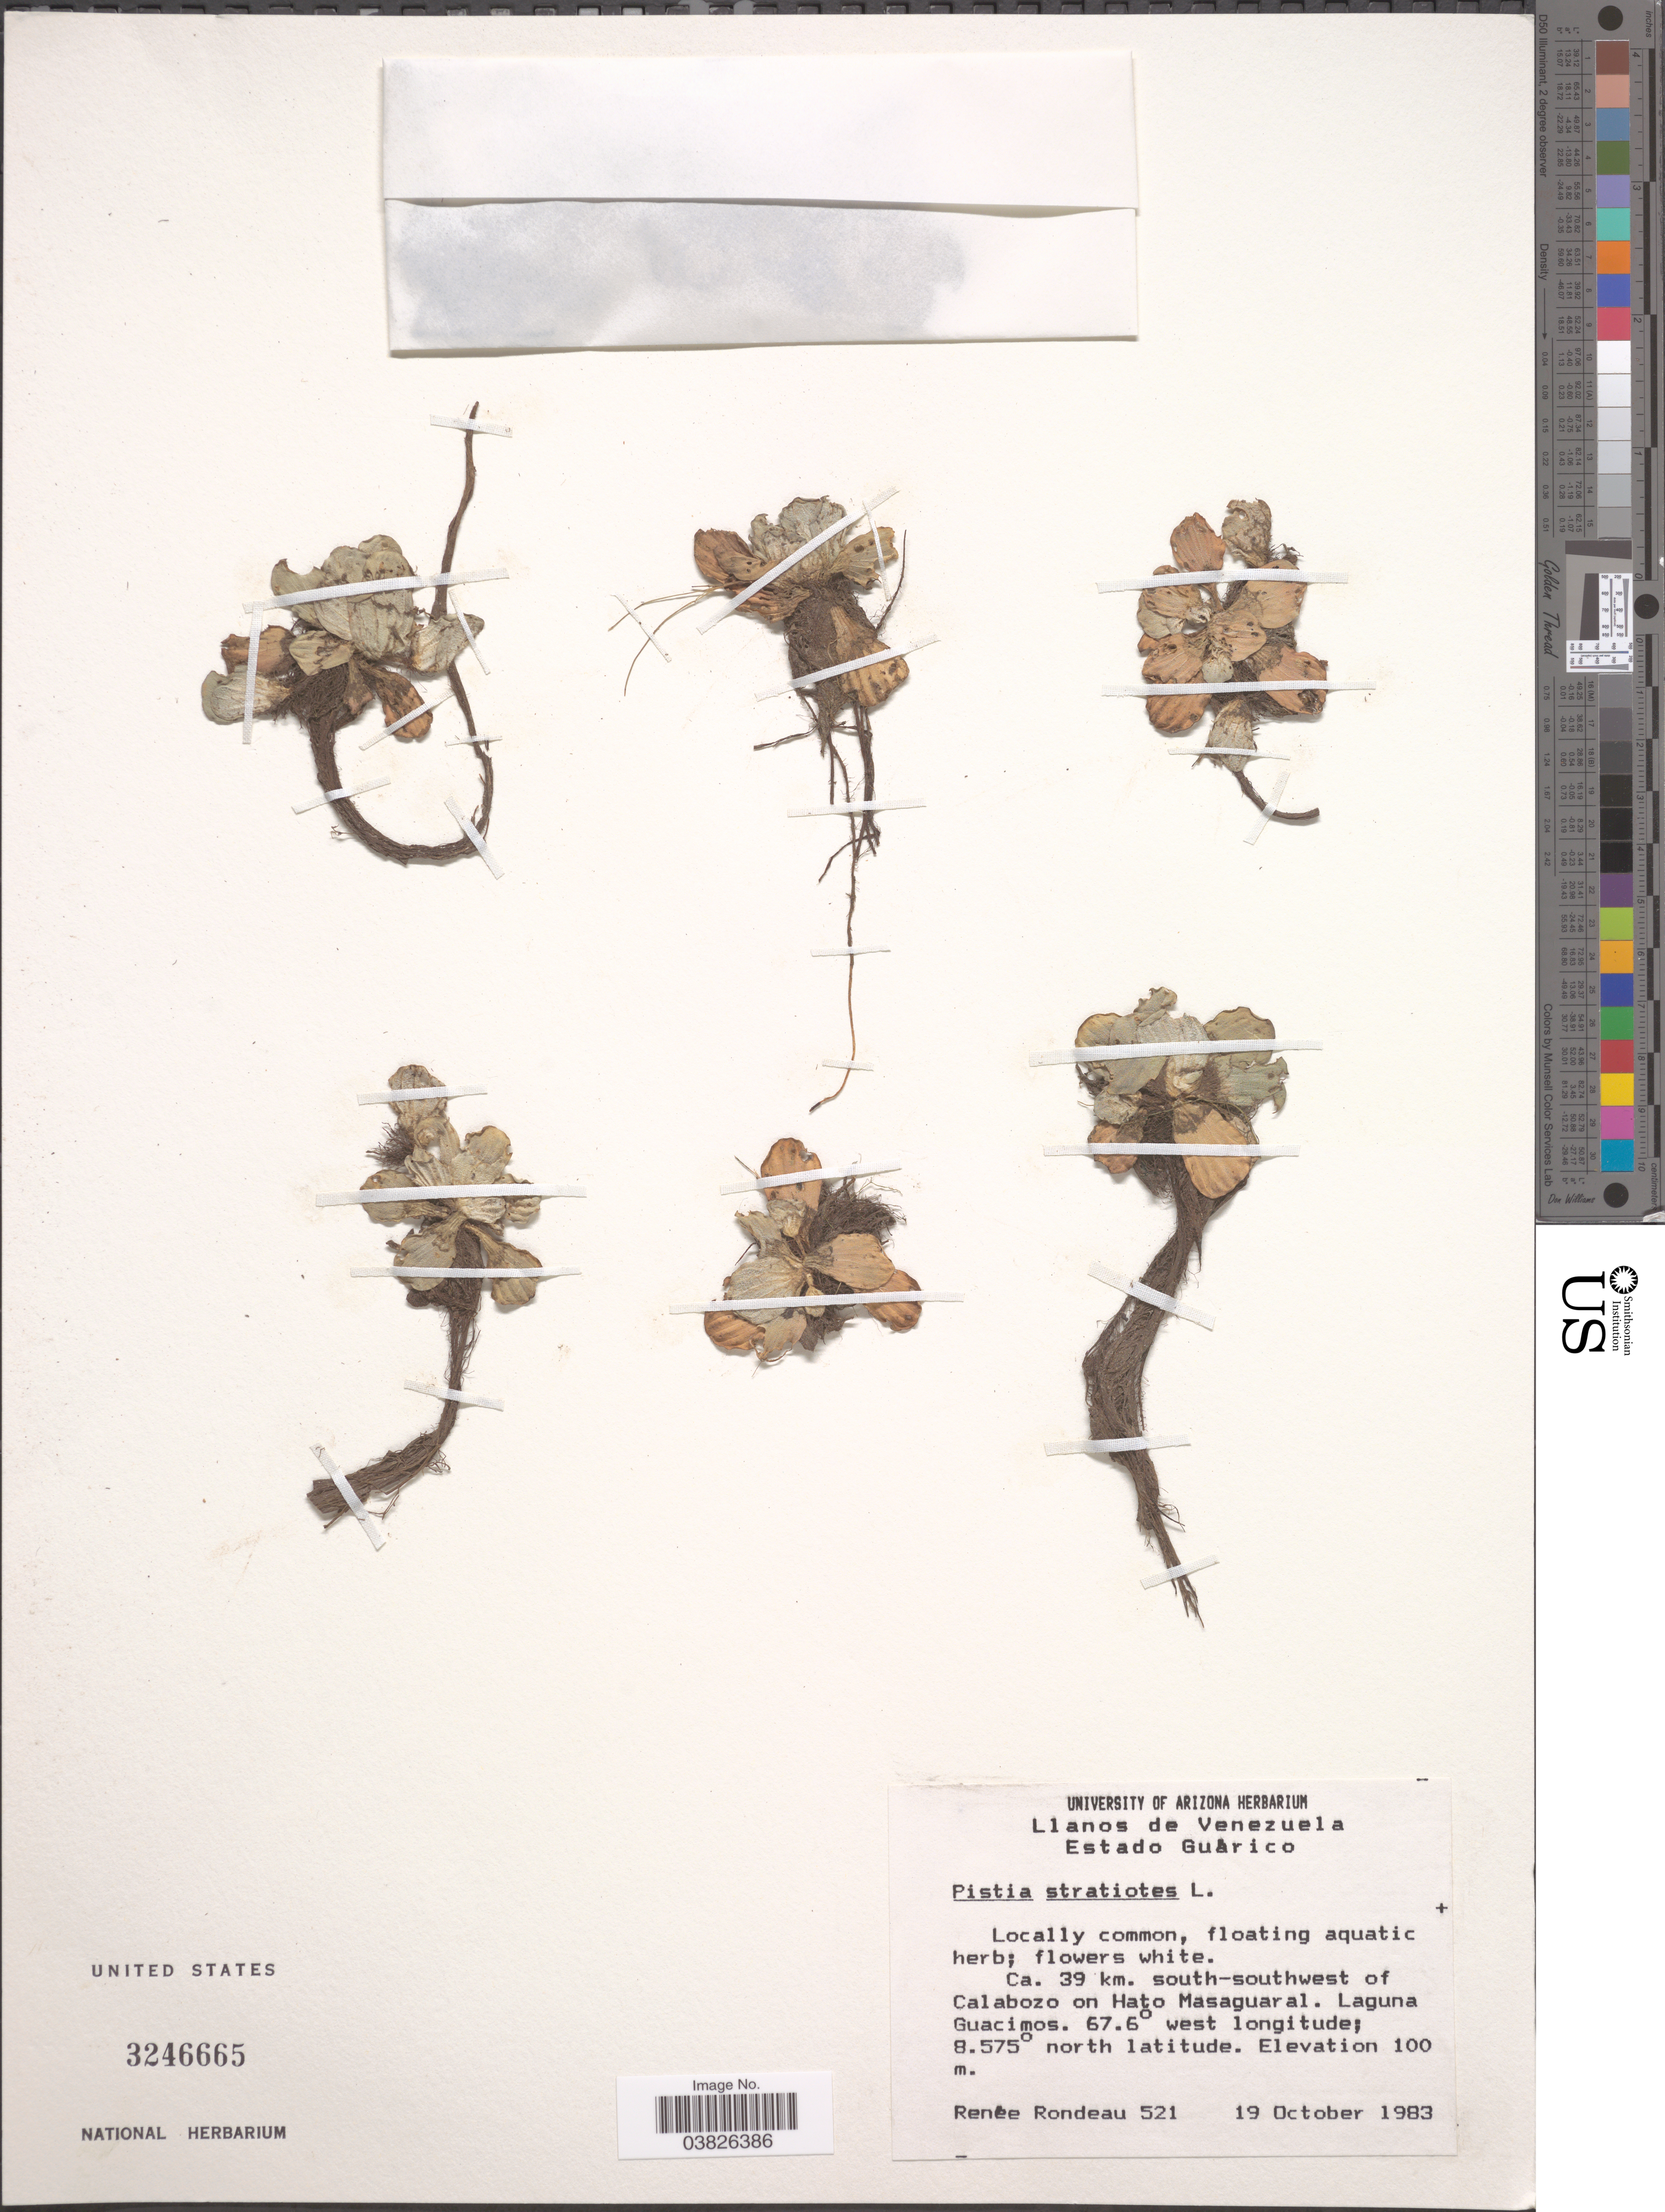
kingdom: Plantae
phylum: Tracheophyta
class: Liliopsida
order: Alismatales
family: Araceae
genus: Pistia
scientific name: Pistia stratiotes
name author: L.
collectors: R. Rondeau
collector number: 521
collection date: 1983-10-19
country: Venezuela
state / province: Guarico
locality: Estado Guárico. Ca. 39 km. south-southwest of Calabozo on Hato Masaguaral. Laguna Guacimos.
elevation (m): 100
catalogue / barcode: US 3246665